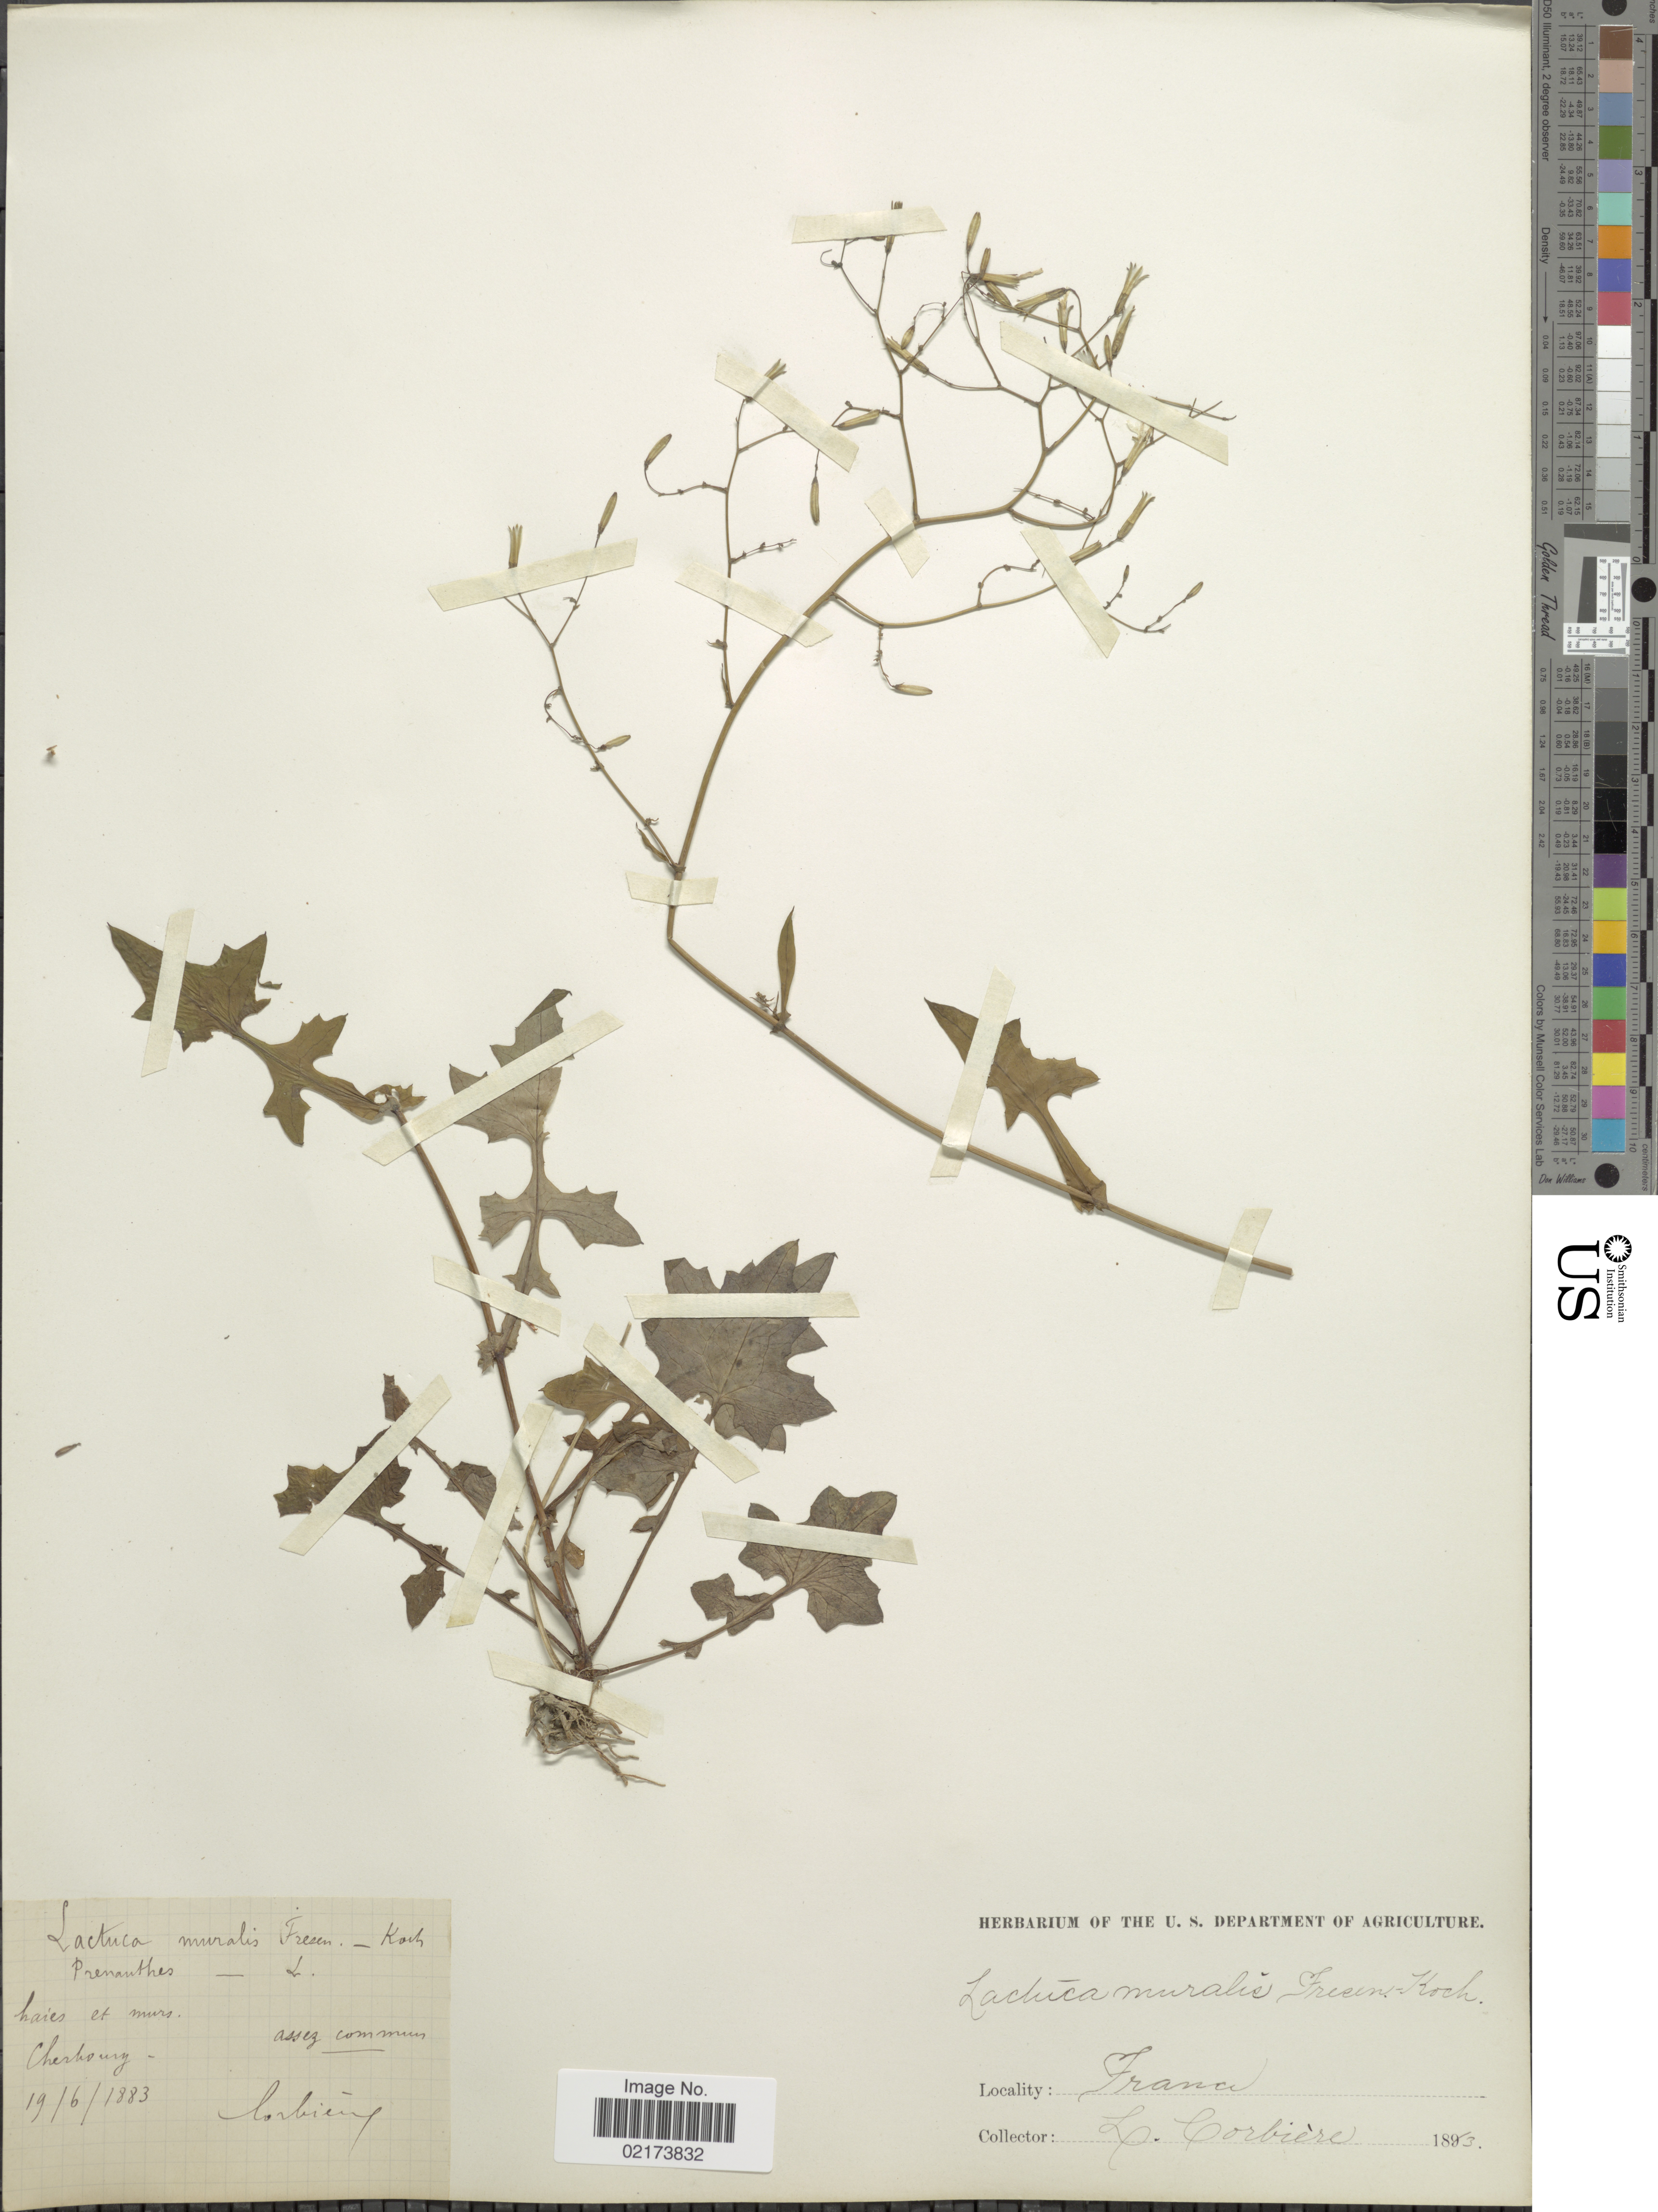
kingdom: Plantae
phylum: Tracheophyta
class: Magnoliopsida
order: Asterales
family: Asteraceae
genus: Lactuca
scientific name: Lactuca muralis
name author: (L.) Gaertn.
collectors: L. Corbière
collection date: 1883-06-19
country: France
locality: Cherbourg